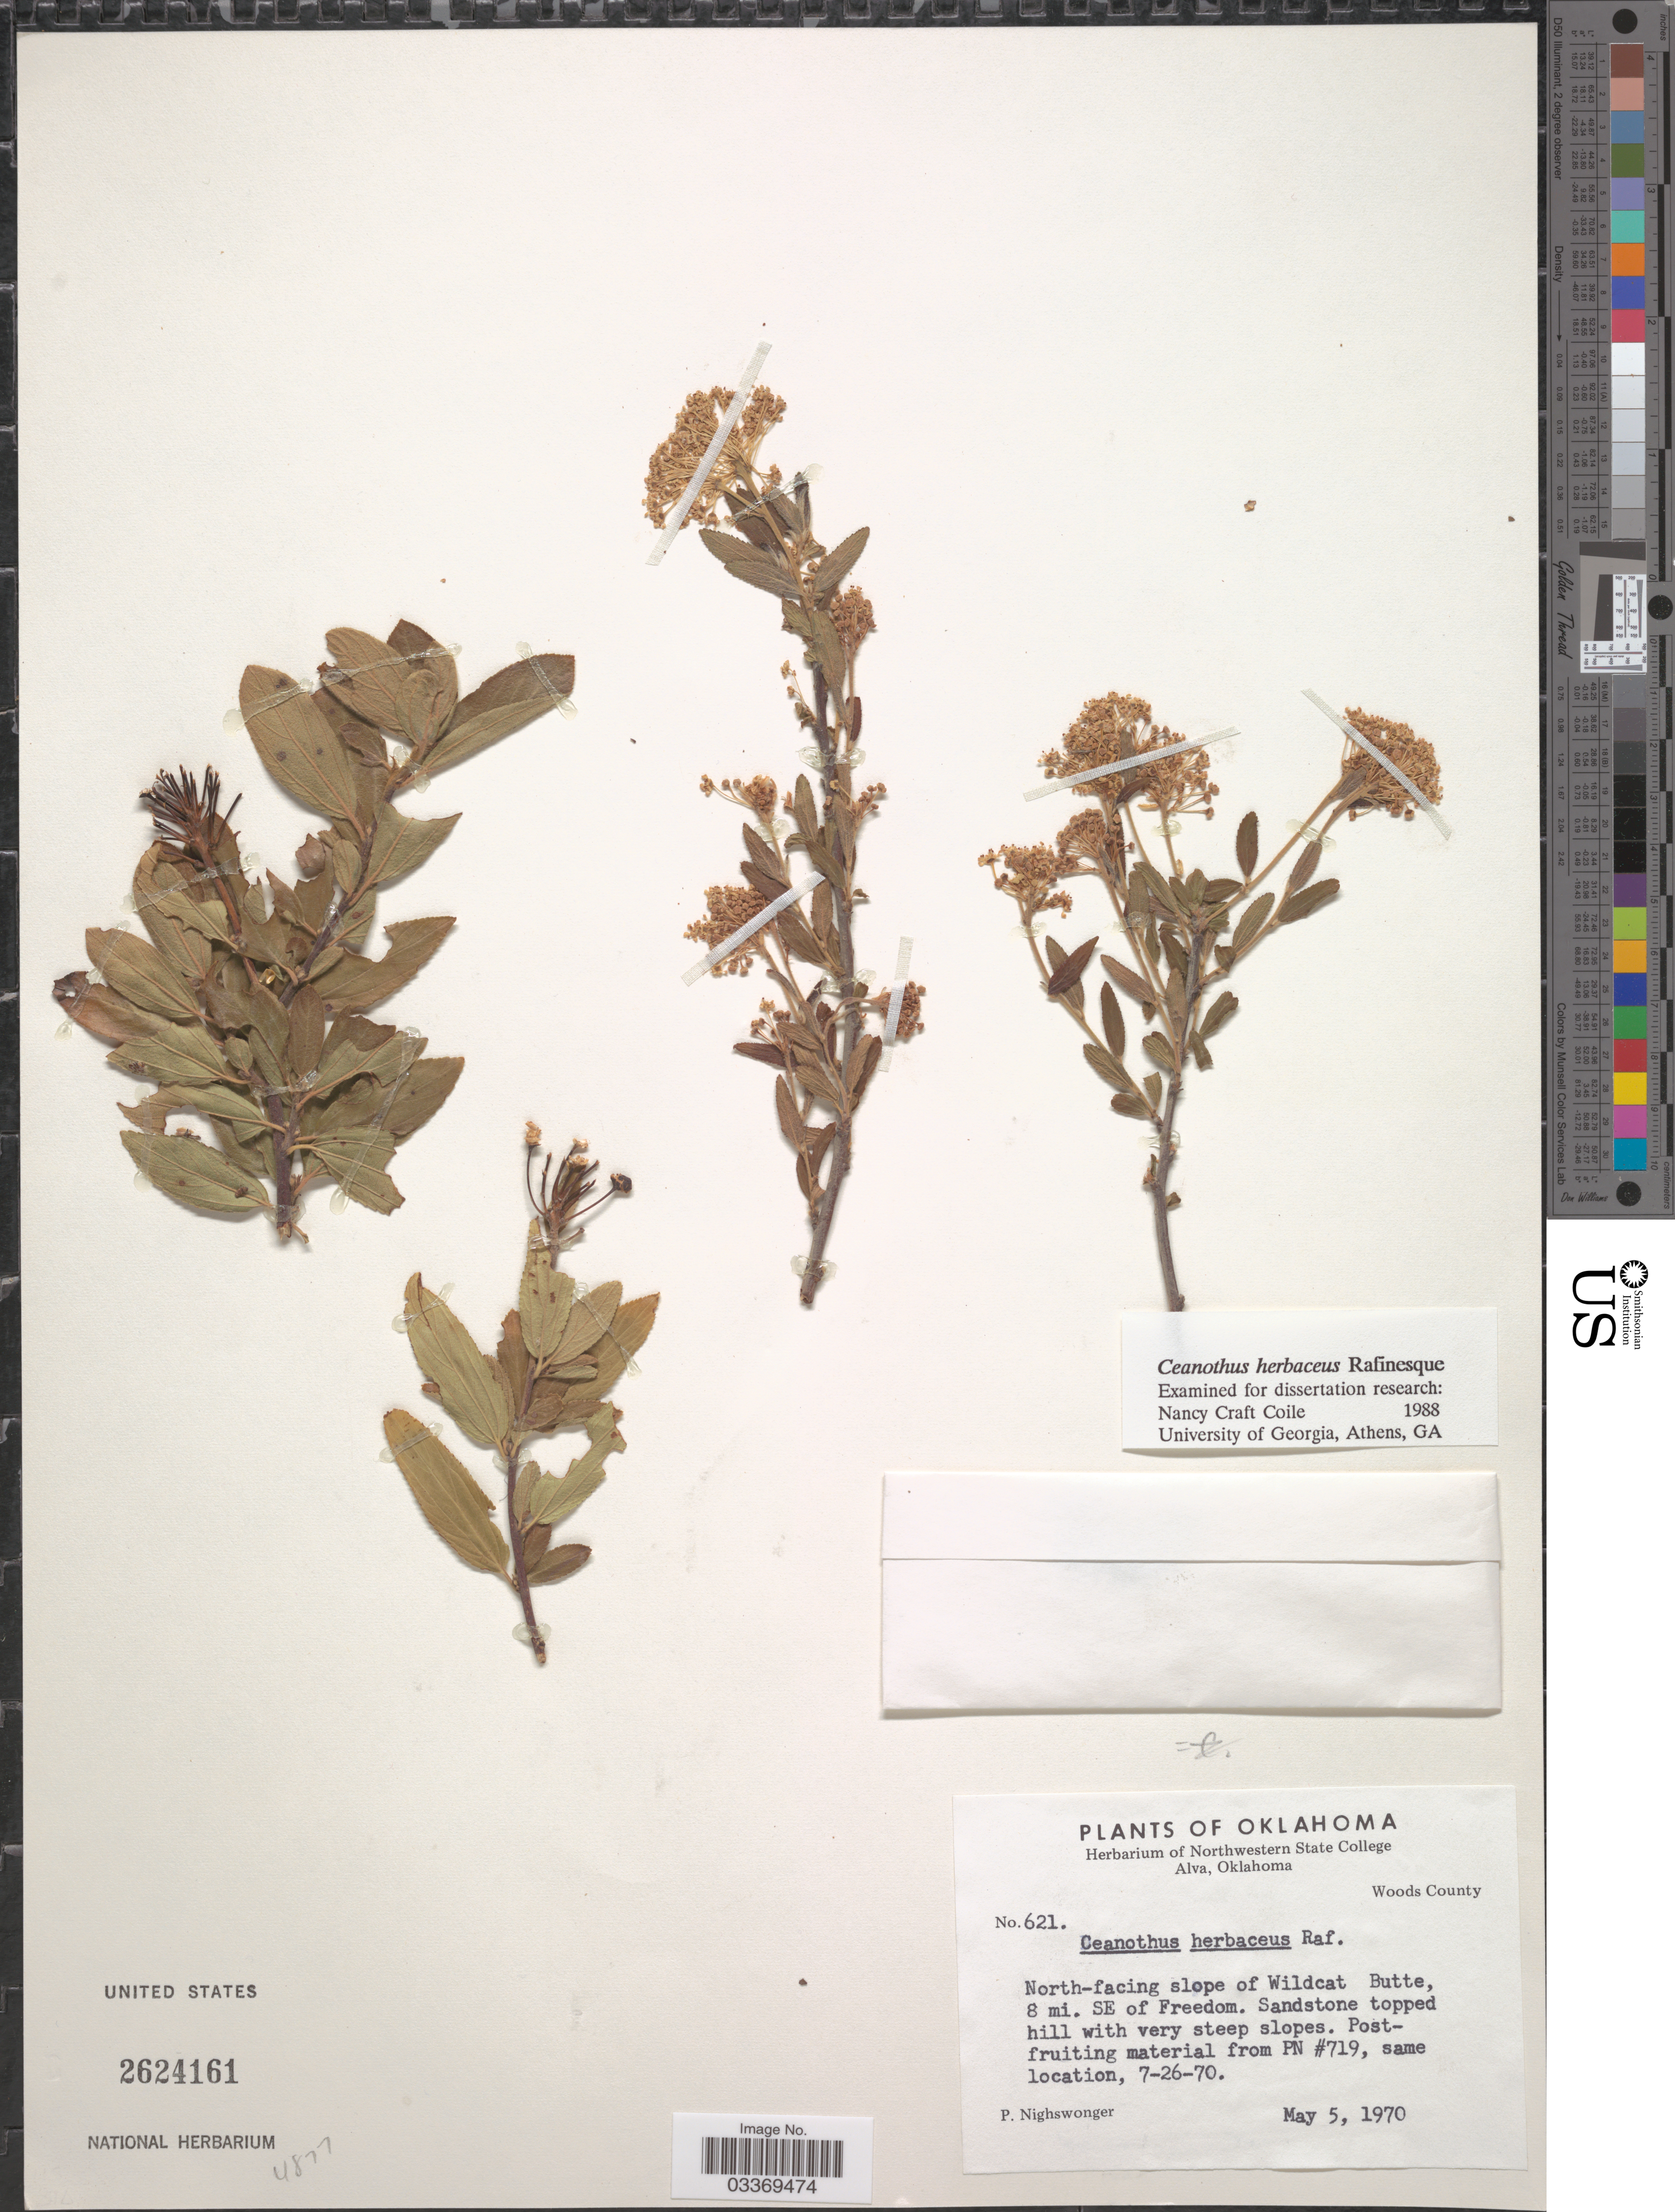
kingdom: Plantae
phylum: Tracheophyta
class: Magnoliopsida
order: Rosales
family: Rhamnaceae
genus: Ceanothus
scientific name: Ceanothus ovatus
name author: Desf.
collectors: P. Nighswonger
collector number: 621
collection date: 1970-05-05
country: United States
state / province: Oklahoma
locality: North-facing slope of Wildcat Butte, 8 mi. SE of Freedom. Woods County.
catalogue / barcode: US 2624161